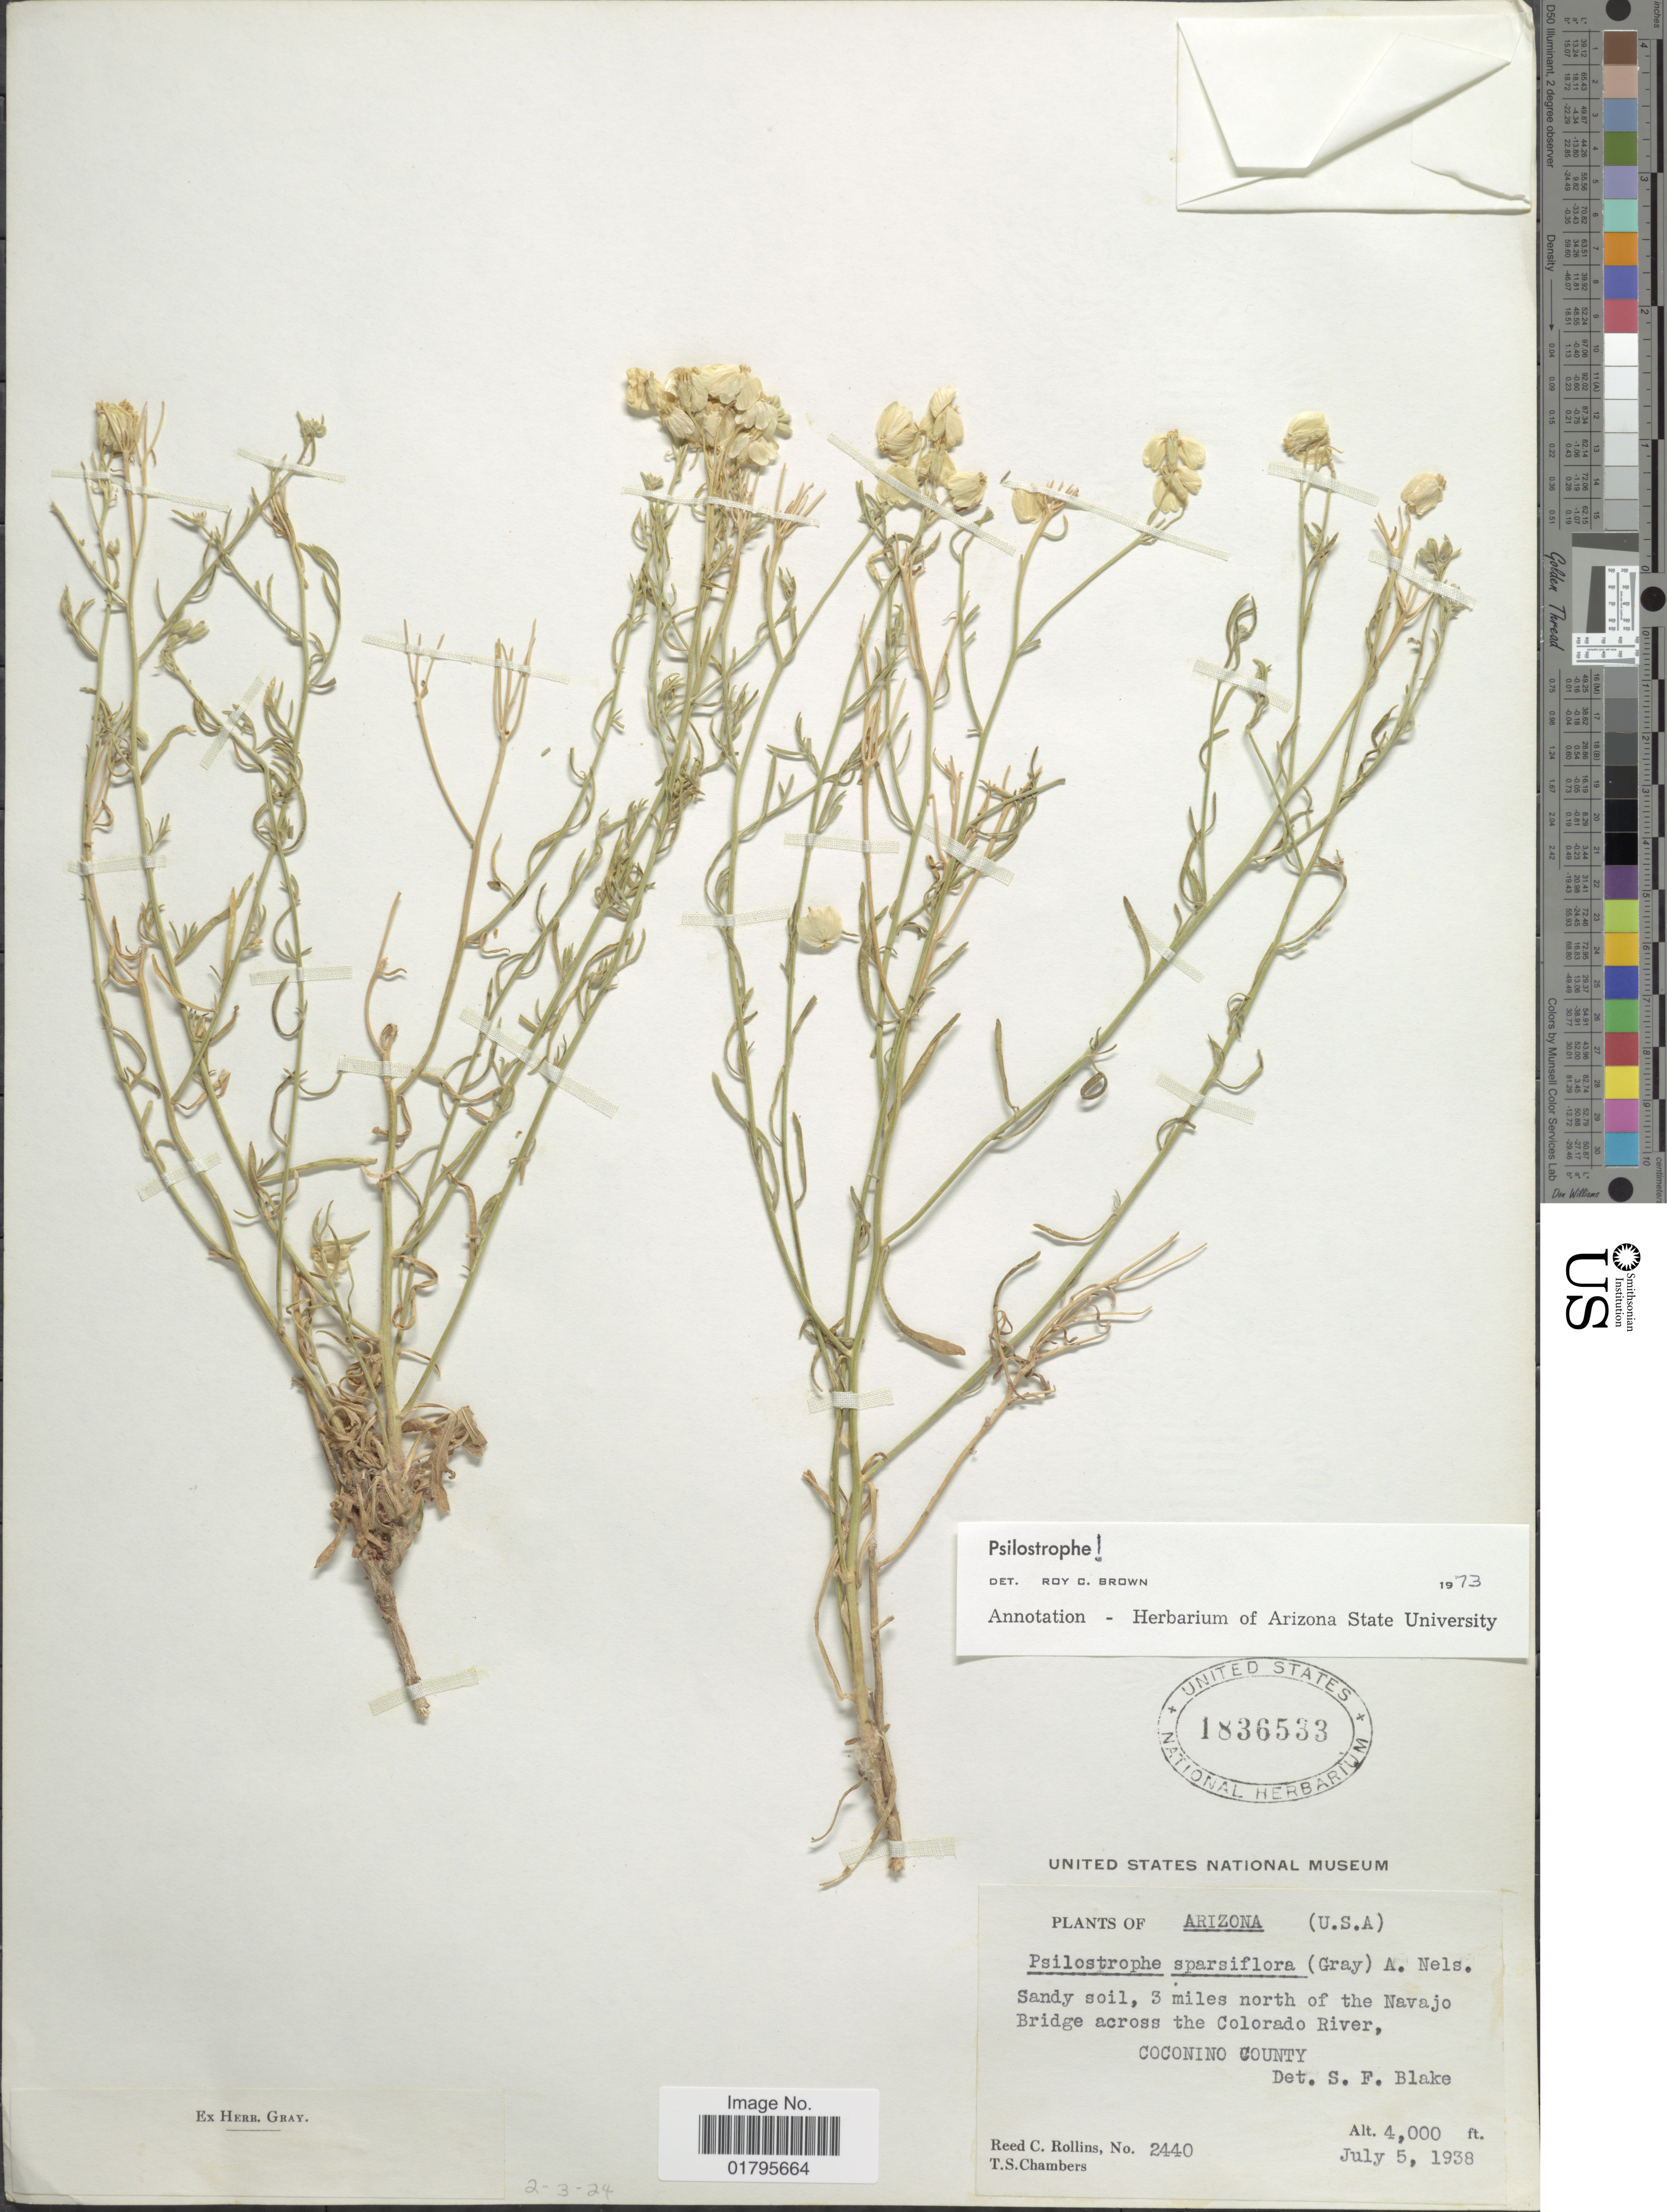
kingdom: Plantae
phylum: Tracheophyta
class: Magnoliopsida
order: Asterales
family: Asteraceae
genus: Psilostrophe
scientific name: Psilostrophe sparsiflora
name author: (A. Gray) A. Nelson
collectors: R. C. Rollins & T. Chambers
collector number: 2440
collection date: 1938-07-05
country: United States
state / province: Arizona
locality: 3 miles north of the Navajo Bridge across the Colorado River, Coconino County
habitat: sandy soil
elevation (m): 1219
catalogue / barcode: US 1836533